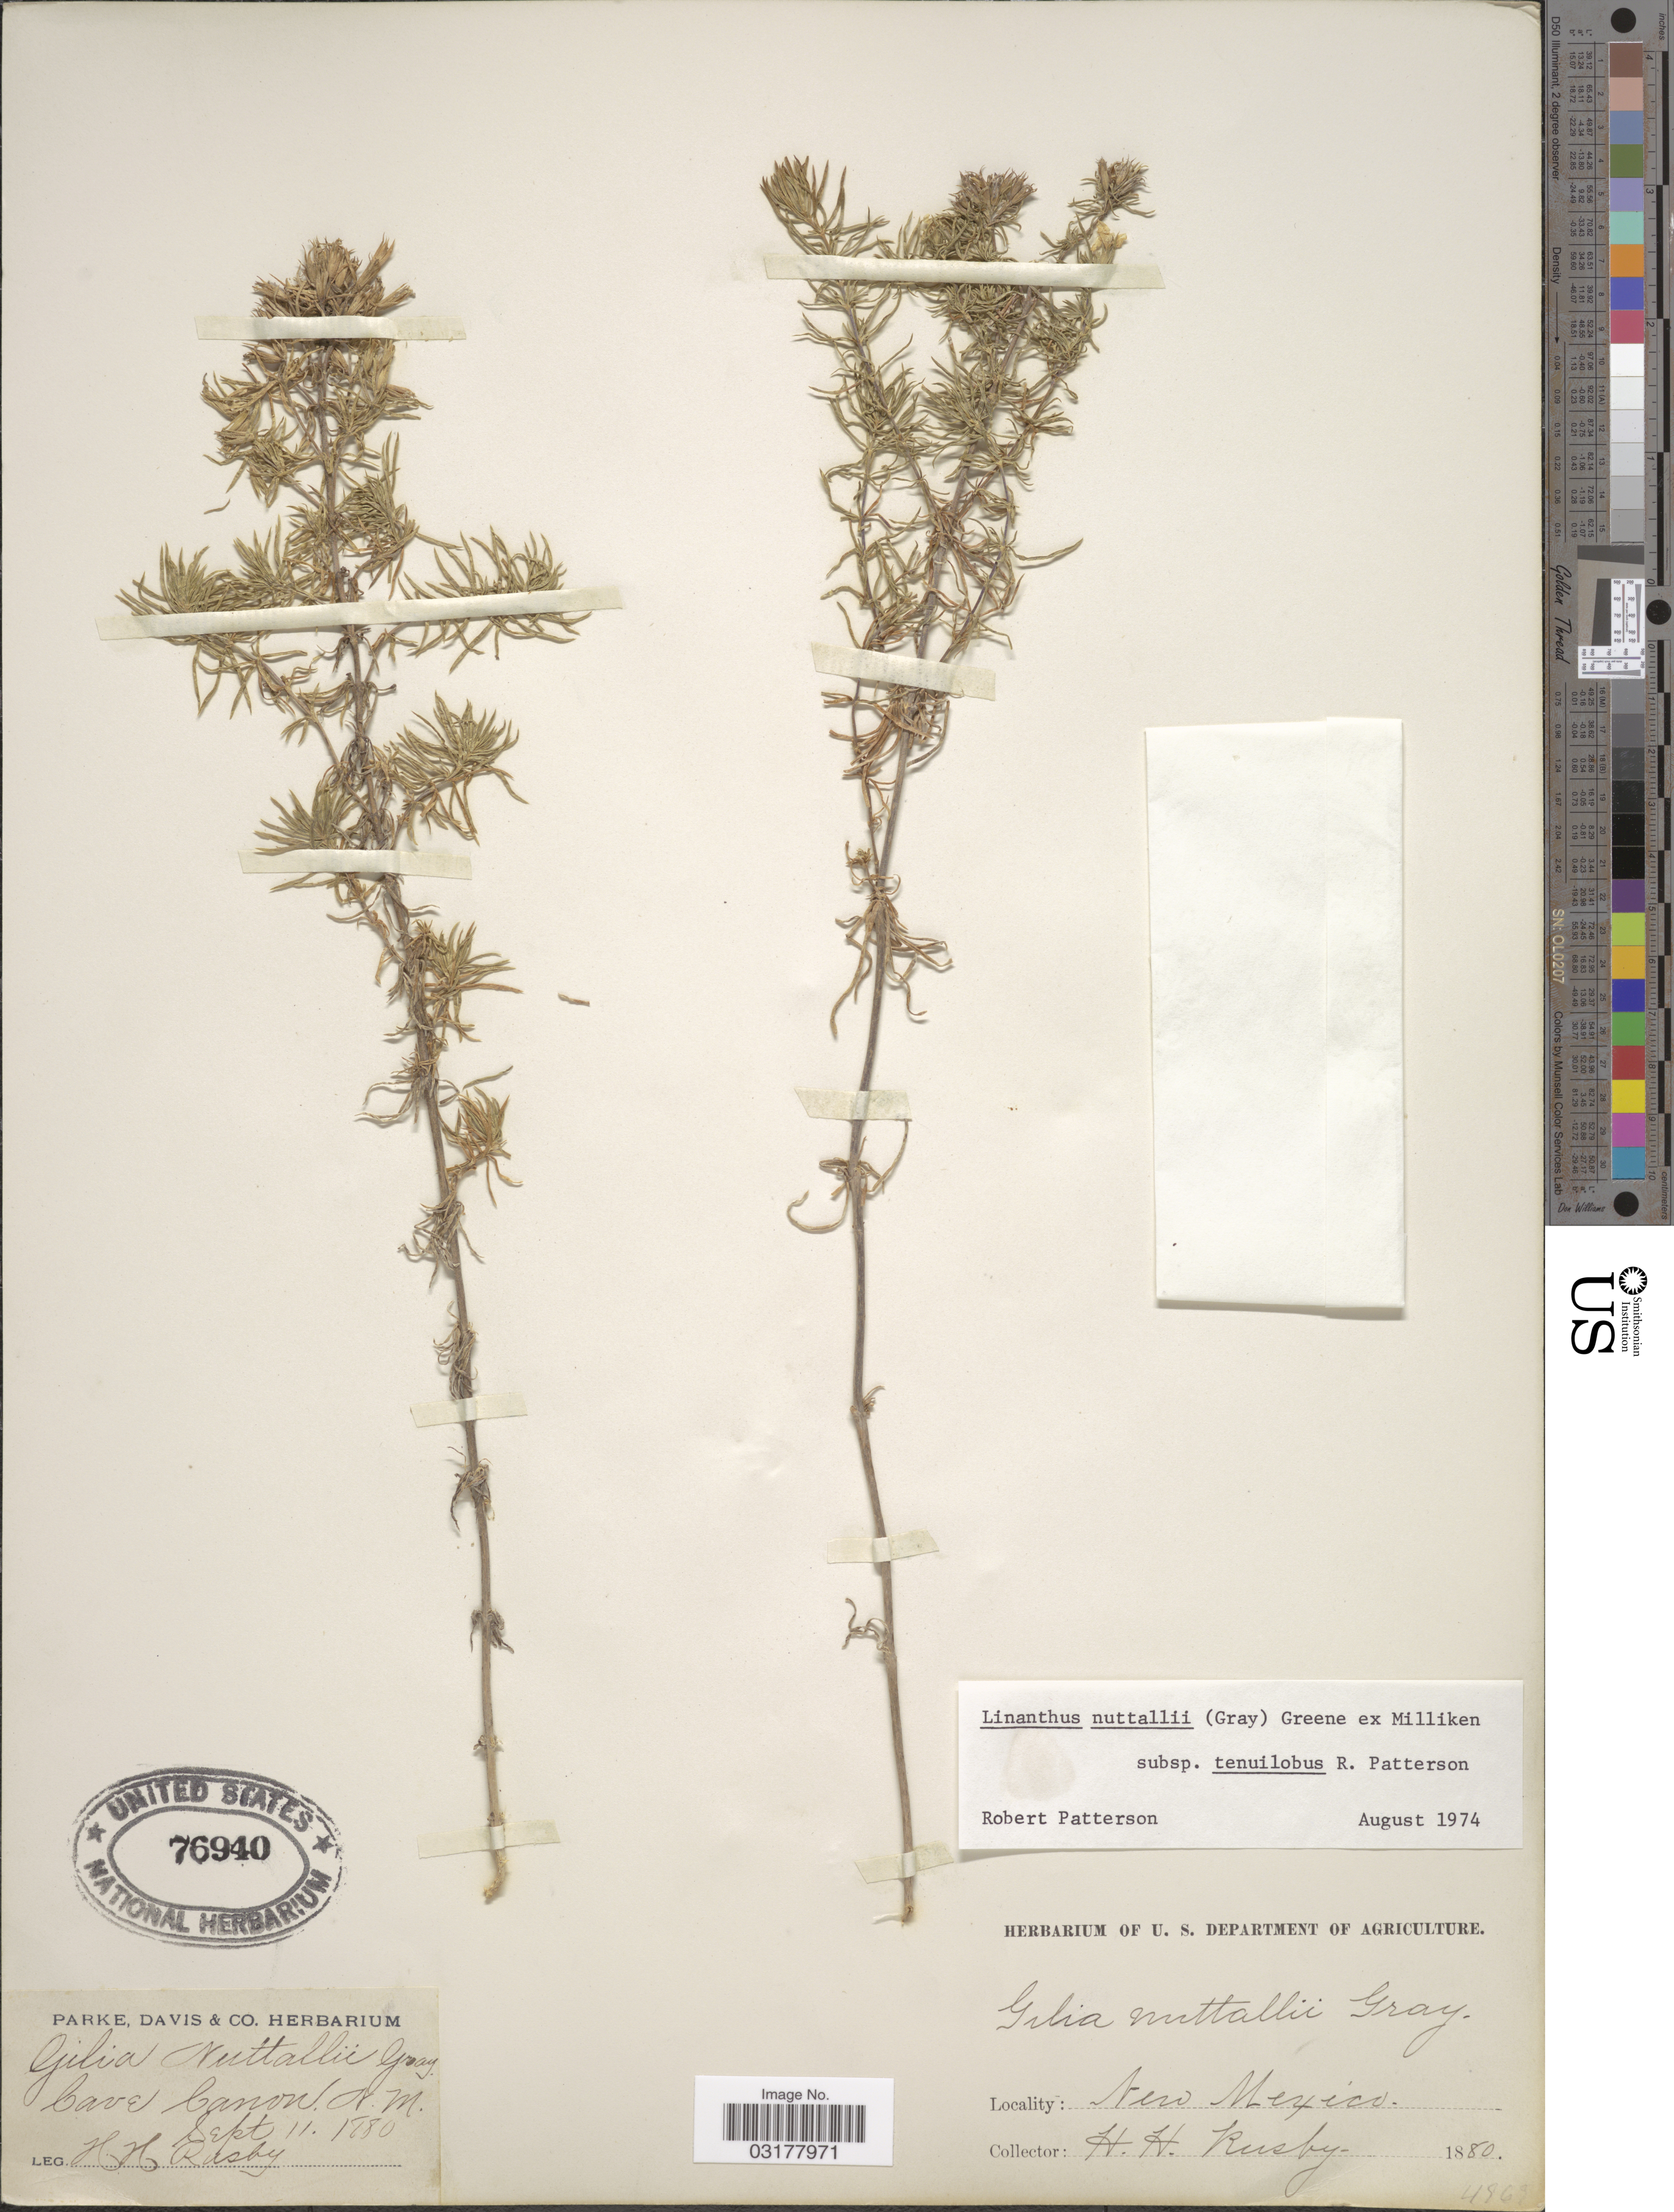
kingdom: Plantae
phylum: Tracheophyta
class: Magnoliopsida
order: Ericales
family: Polemoniaceae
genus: Leptosiphon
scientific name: Leptosiphon nuttallii subsp. nuttallii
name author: (A. Gray) J.M. Porter & L.A. Johnson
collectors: H. H. Rusby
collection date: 1880-09-11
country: United States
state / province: New Mexico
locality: Cave Canon.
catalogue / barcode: US 76940